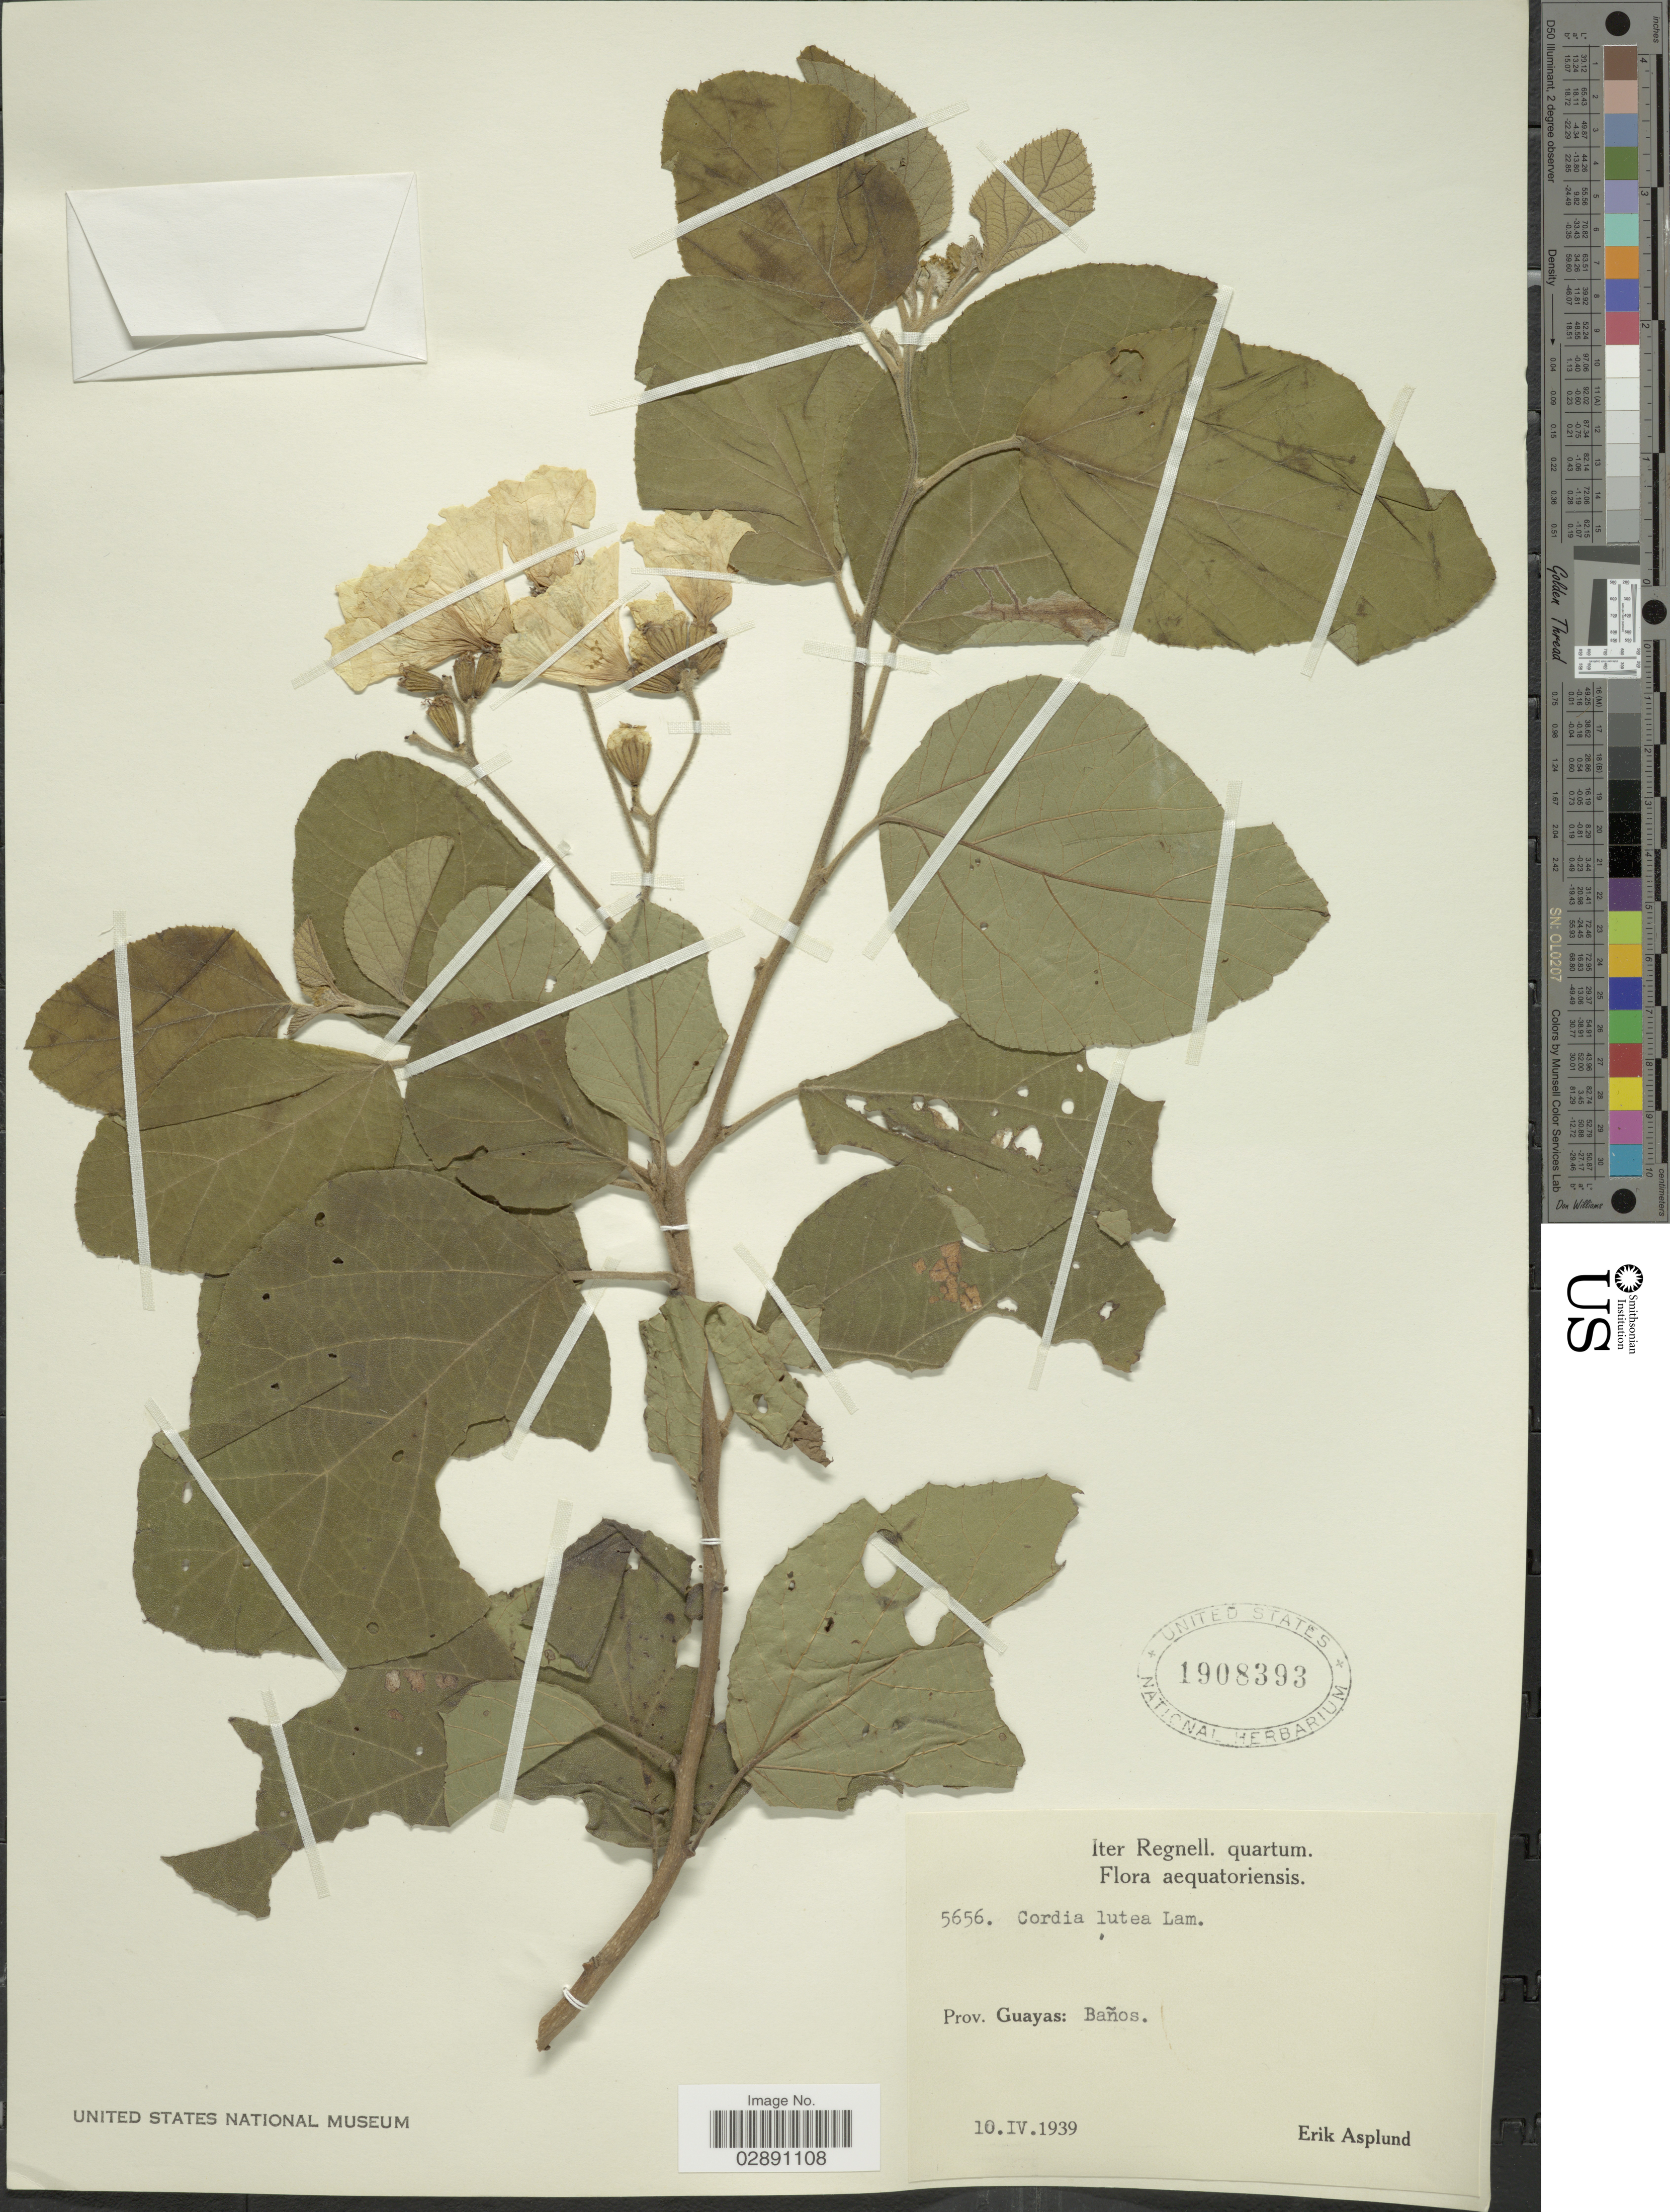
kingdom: Plantae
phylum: Tracheophyta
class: Magnoliopsida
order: Boraginales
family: Cordiaceae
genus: Cordia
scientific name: Cordia lutea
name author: Lam.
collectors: E. Asplund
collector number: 5656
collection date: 1939-04-10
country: Ecuador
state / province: Guayas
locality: Baños.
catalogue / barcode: US 1908393